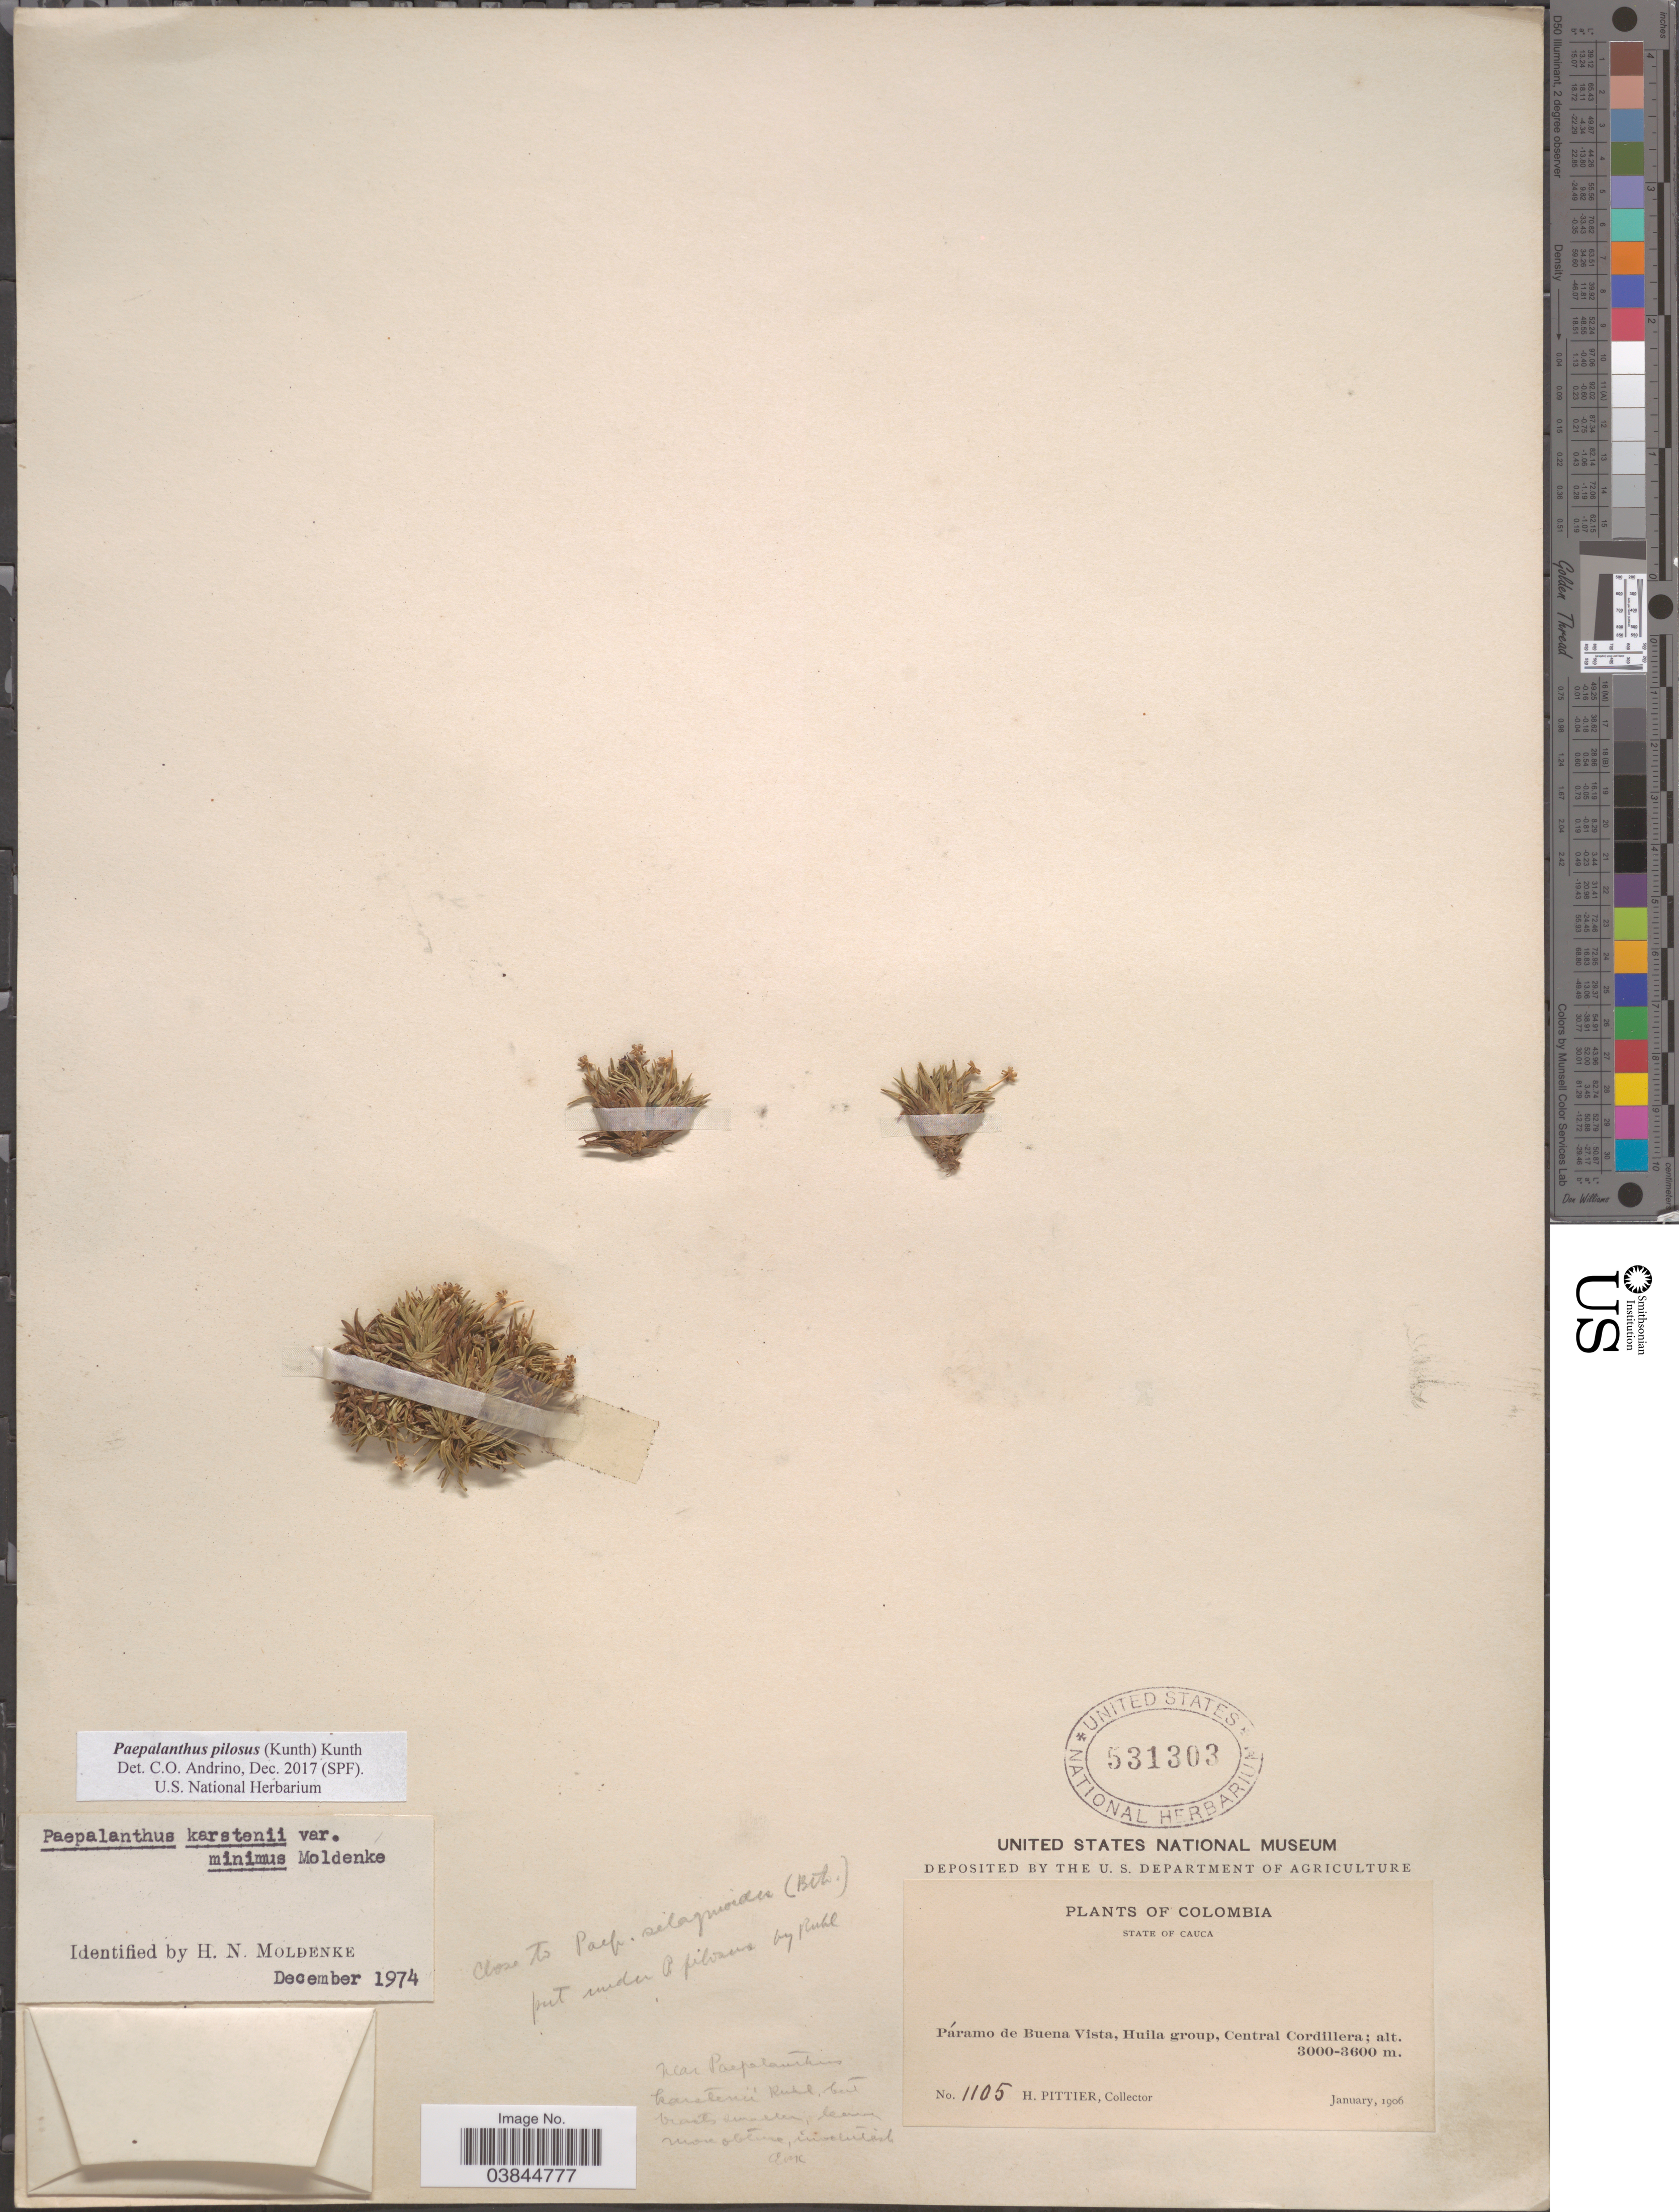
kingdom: Plantae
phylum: Tracheophyta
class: Liliopsida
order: Poales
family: Eriocaulaceae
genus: Paepalanthus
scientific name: Paepalanthus pilosus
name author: (Kunth) Kunth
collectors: H. F. Pittier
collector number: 1105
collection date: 1906-01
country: Colombia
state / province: Cauca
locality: Páramo de Buena Vista, Huila group, Cordillera Central.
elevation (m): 3000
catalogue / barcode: US 531303